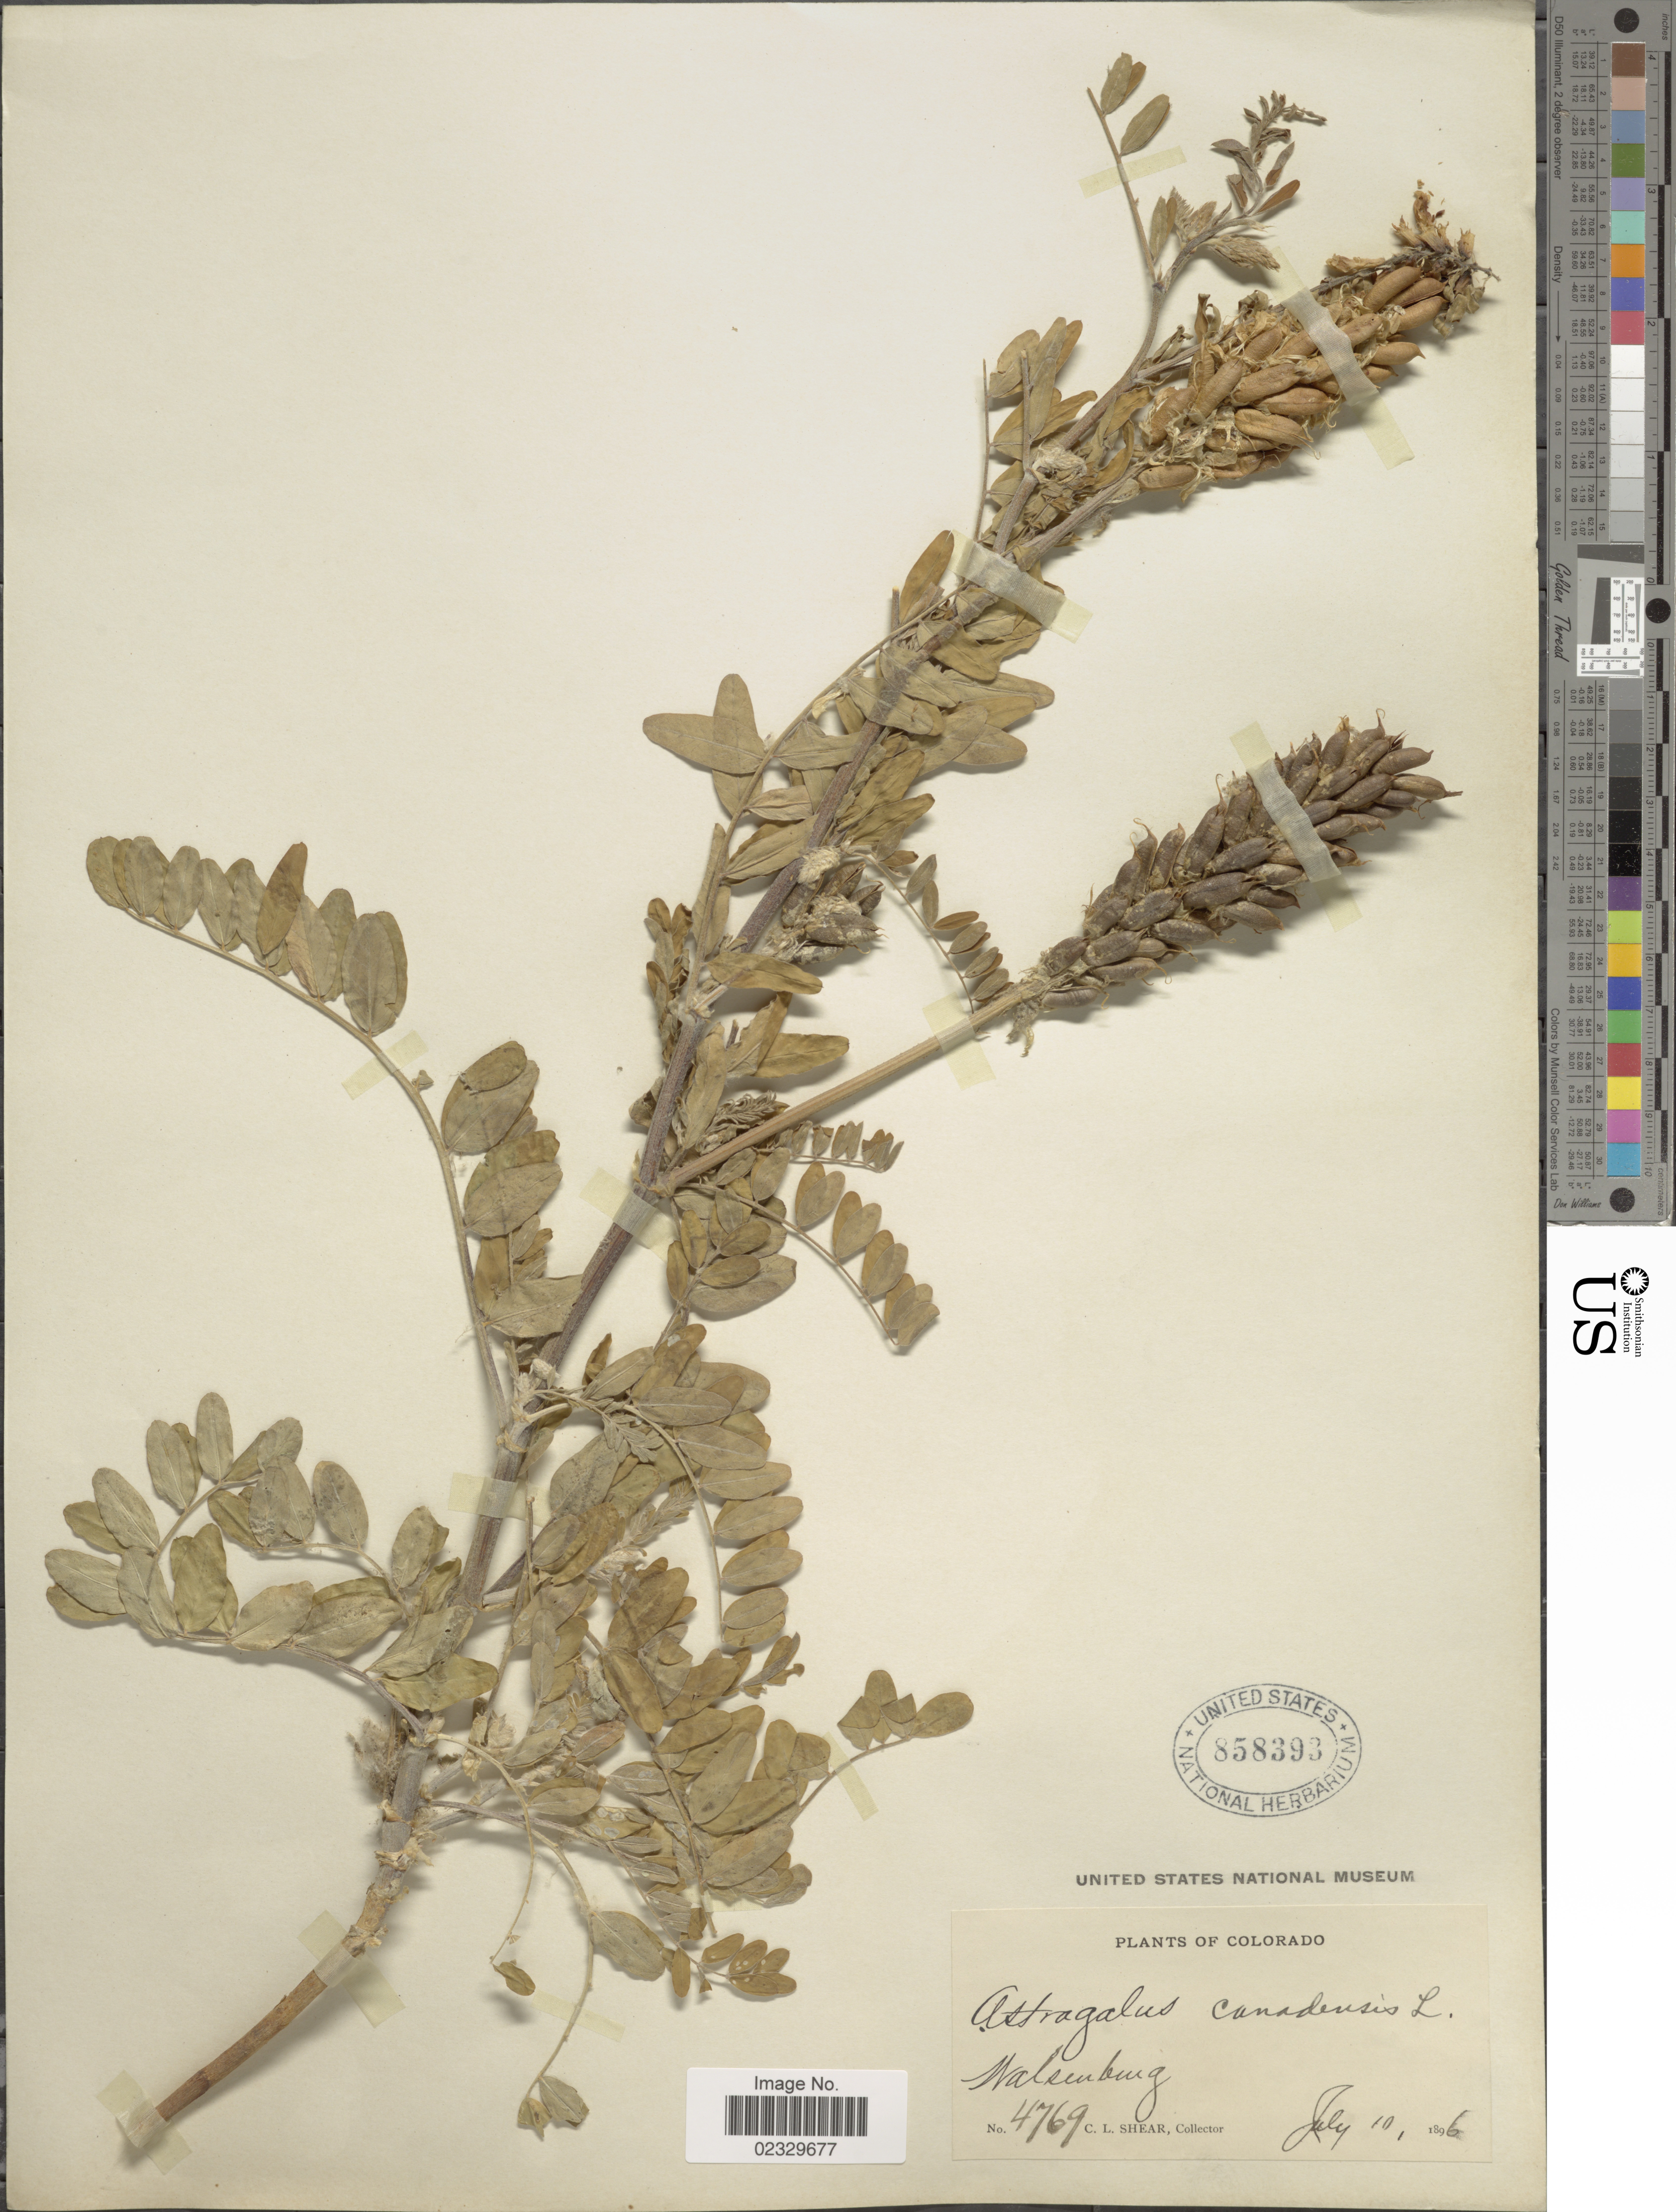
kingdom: Plantae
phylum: Tracheophyta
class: Magnoliopsida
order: Fabales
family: Fabaceae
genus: Astragalus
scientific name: Astragalus canadensis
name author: L.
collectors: C. L. Shear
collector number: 4769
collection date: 1896-07-10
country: United States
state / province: Colorado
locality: Walsenburg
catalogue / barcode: US 858393